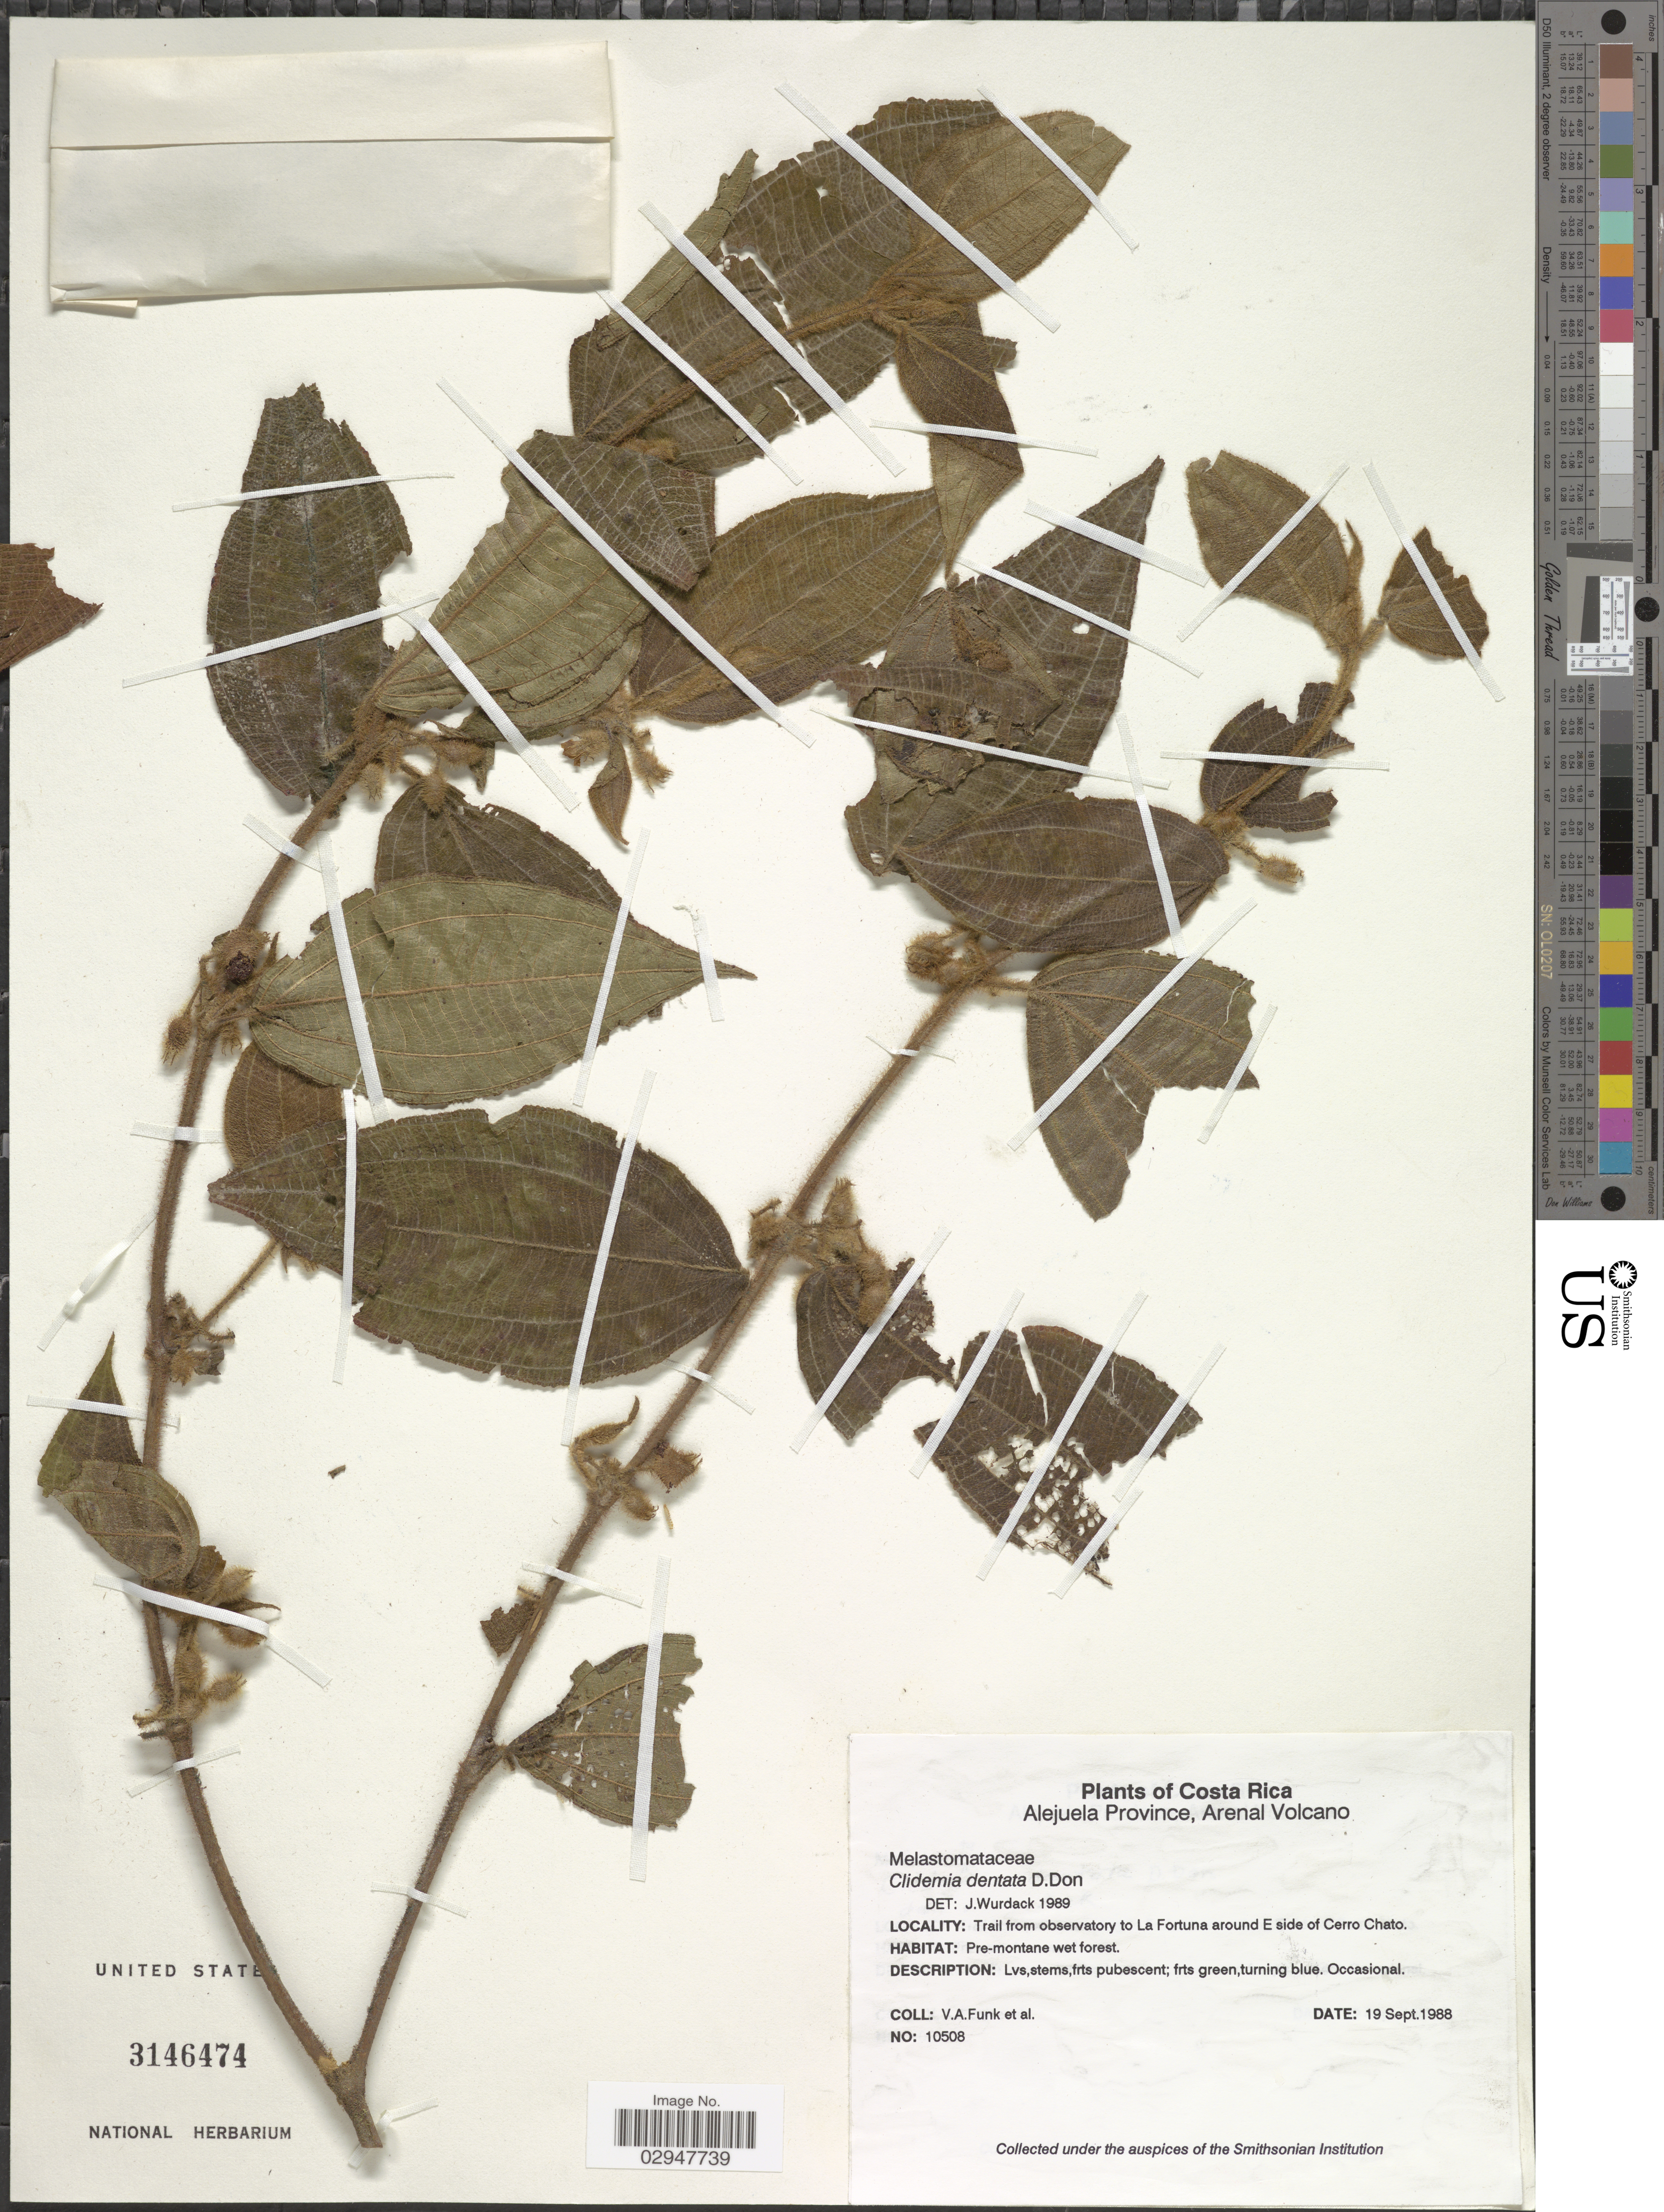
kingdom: Plantae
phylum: Tracheophyta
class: Magnoliopsida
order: Myrtales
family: Melastomataceae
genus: Clidemia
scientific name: Clidemia dentata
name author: D. Don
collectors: V. Funk & et al.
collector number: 10508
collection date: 1988-09-19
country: Costa Rica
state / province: Alajuela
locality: Alejuela Province, Arenal Volcano, Trail from observatory to La Fortuna around E side of Cerro Chato.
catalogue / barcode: US 3146474